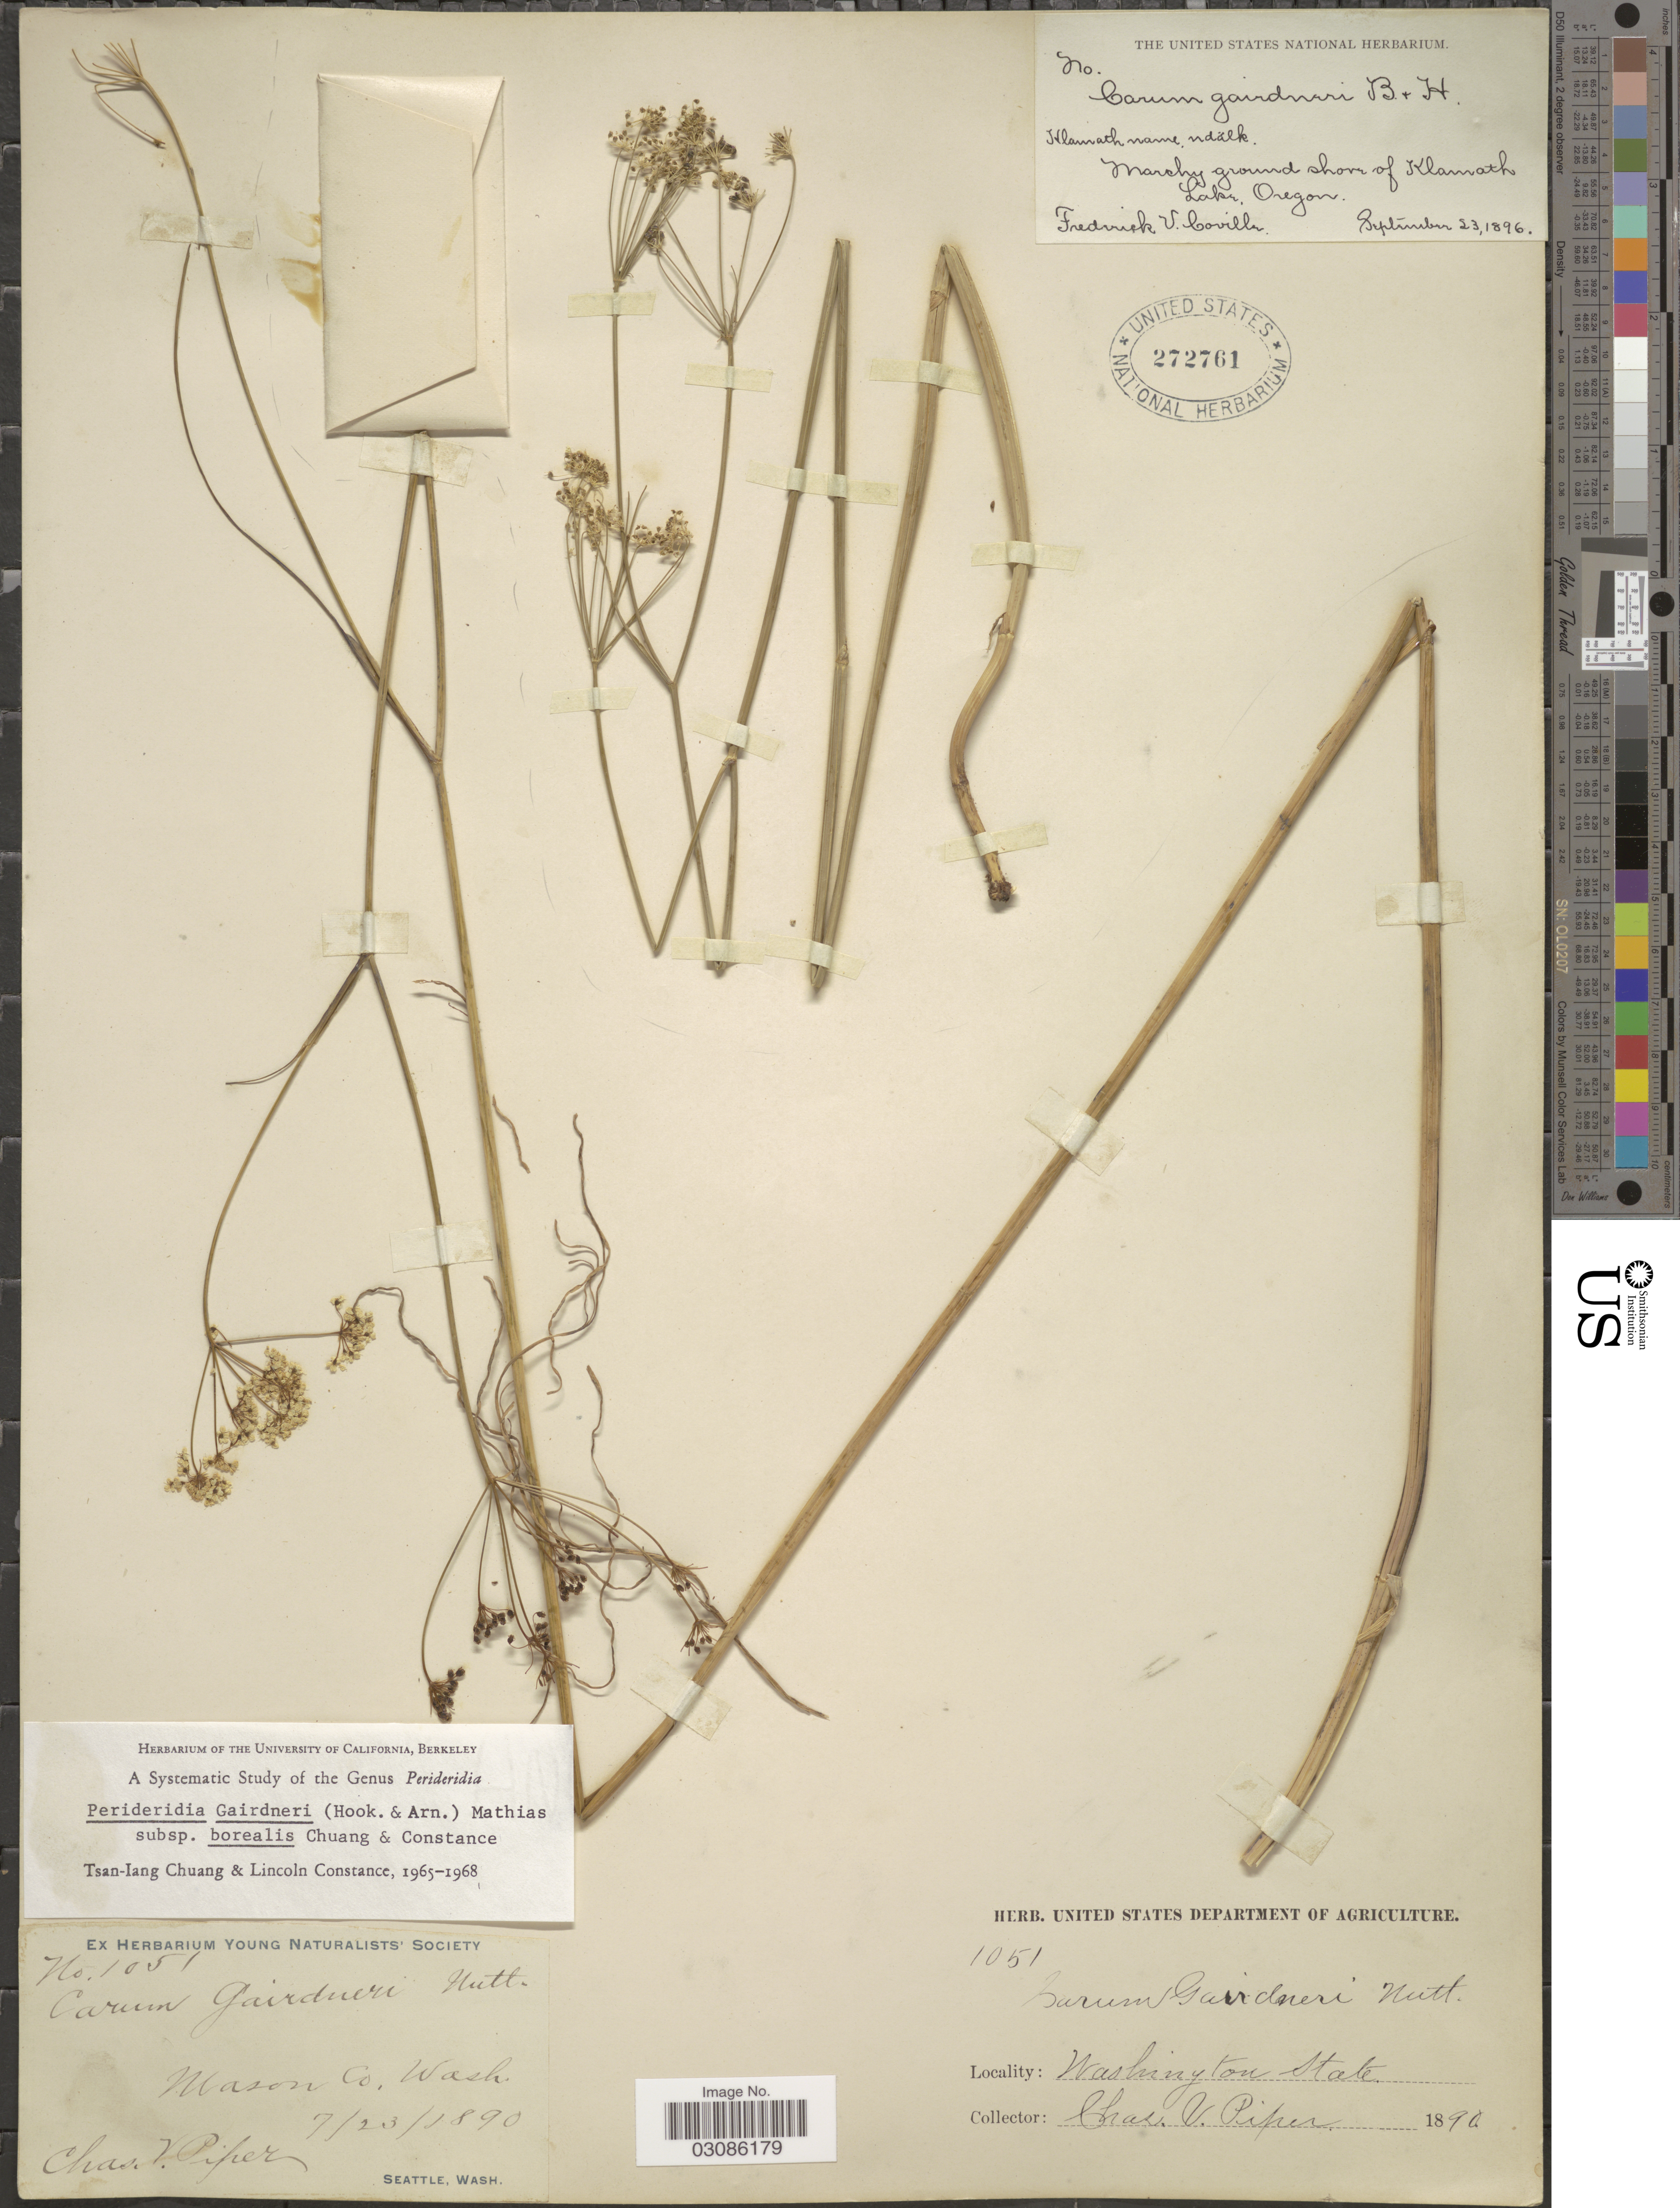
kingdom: Plantae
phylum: Tracheophyta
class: Magnoliopsida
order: Apiales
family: Apiaceae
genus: Perideridia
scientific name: Perideridia gairdneri subsp. borealis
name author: T.I. Chuang & Constance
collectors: F. V. Coville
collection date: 1896-09-23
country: United States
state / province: Oregon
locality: Marchy ground shore of Klamath Lake.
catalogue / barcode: US 272761-2